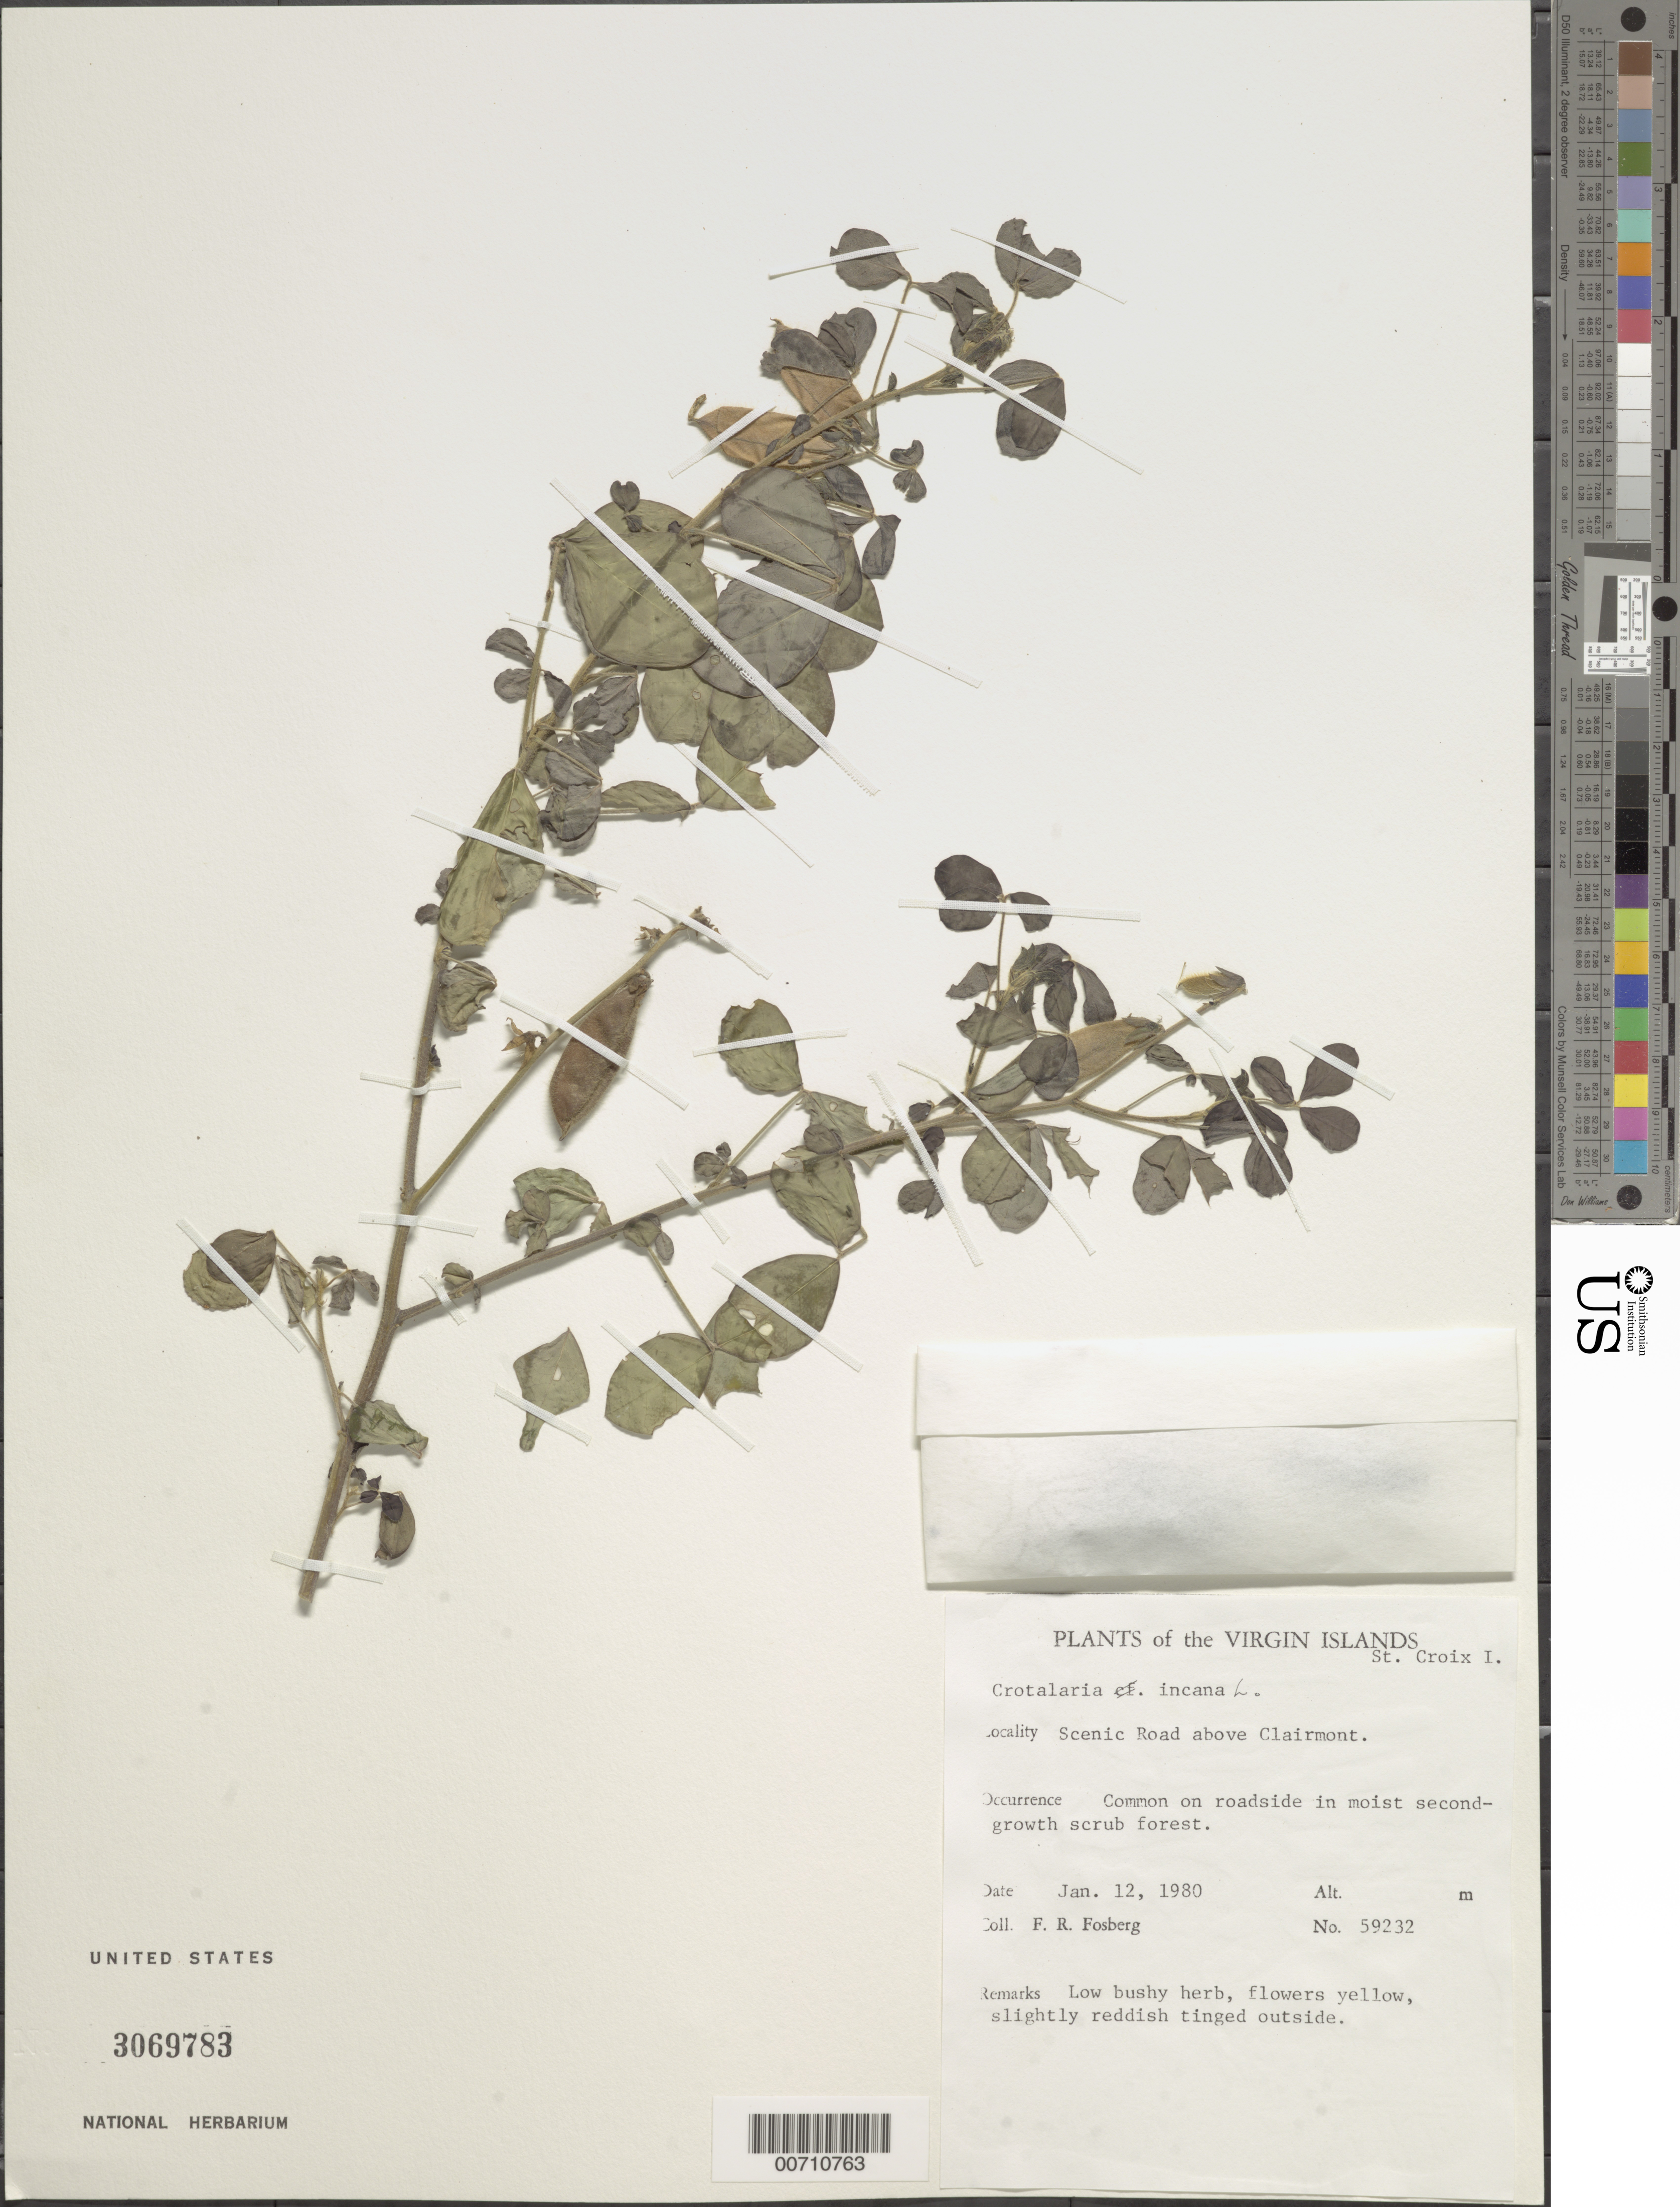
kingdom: Plantae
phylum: Tracheophyta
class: Magnoliopsida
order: Fabales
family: Fabaceae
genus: Crotalaria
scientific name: Crotalaria incana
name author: L.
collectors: F. R. Fosberg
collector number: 59232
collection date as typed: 12 Jan 1980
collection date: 1980-01-12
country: U.S. Virgin Islands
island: St. Croix Island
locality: Scenic Rd. above Clairmont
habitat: On roadside in moist second-growth scrub forest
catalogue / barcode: US 3069783